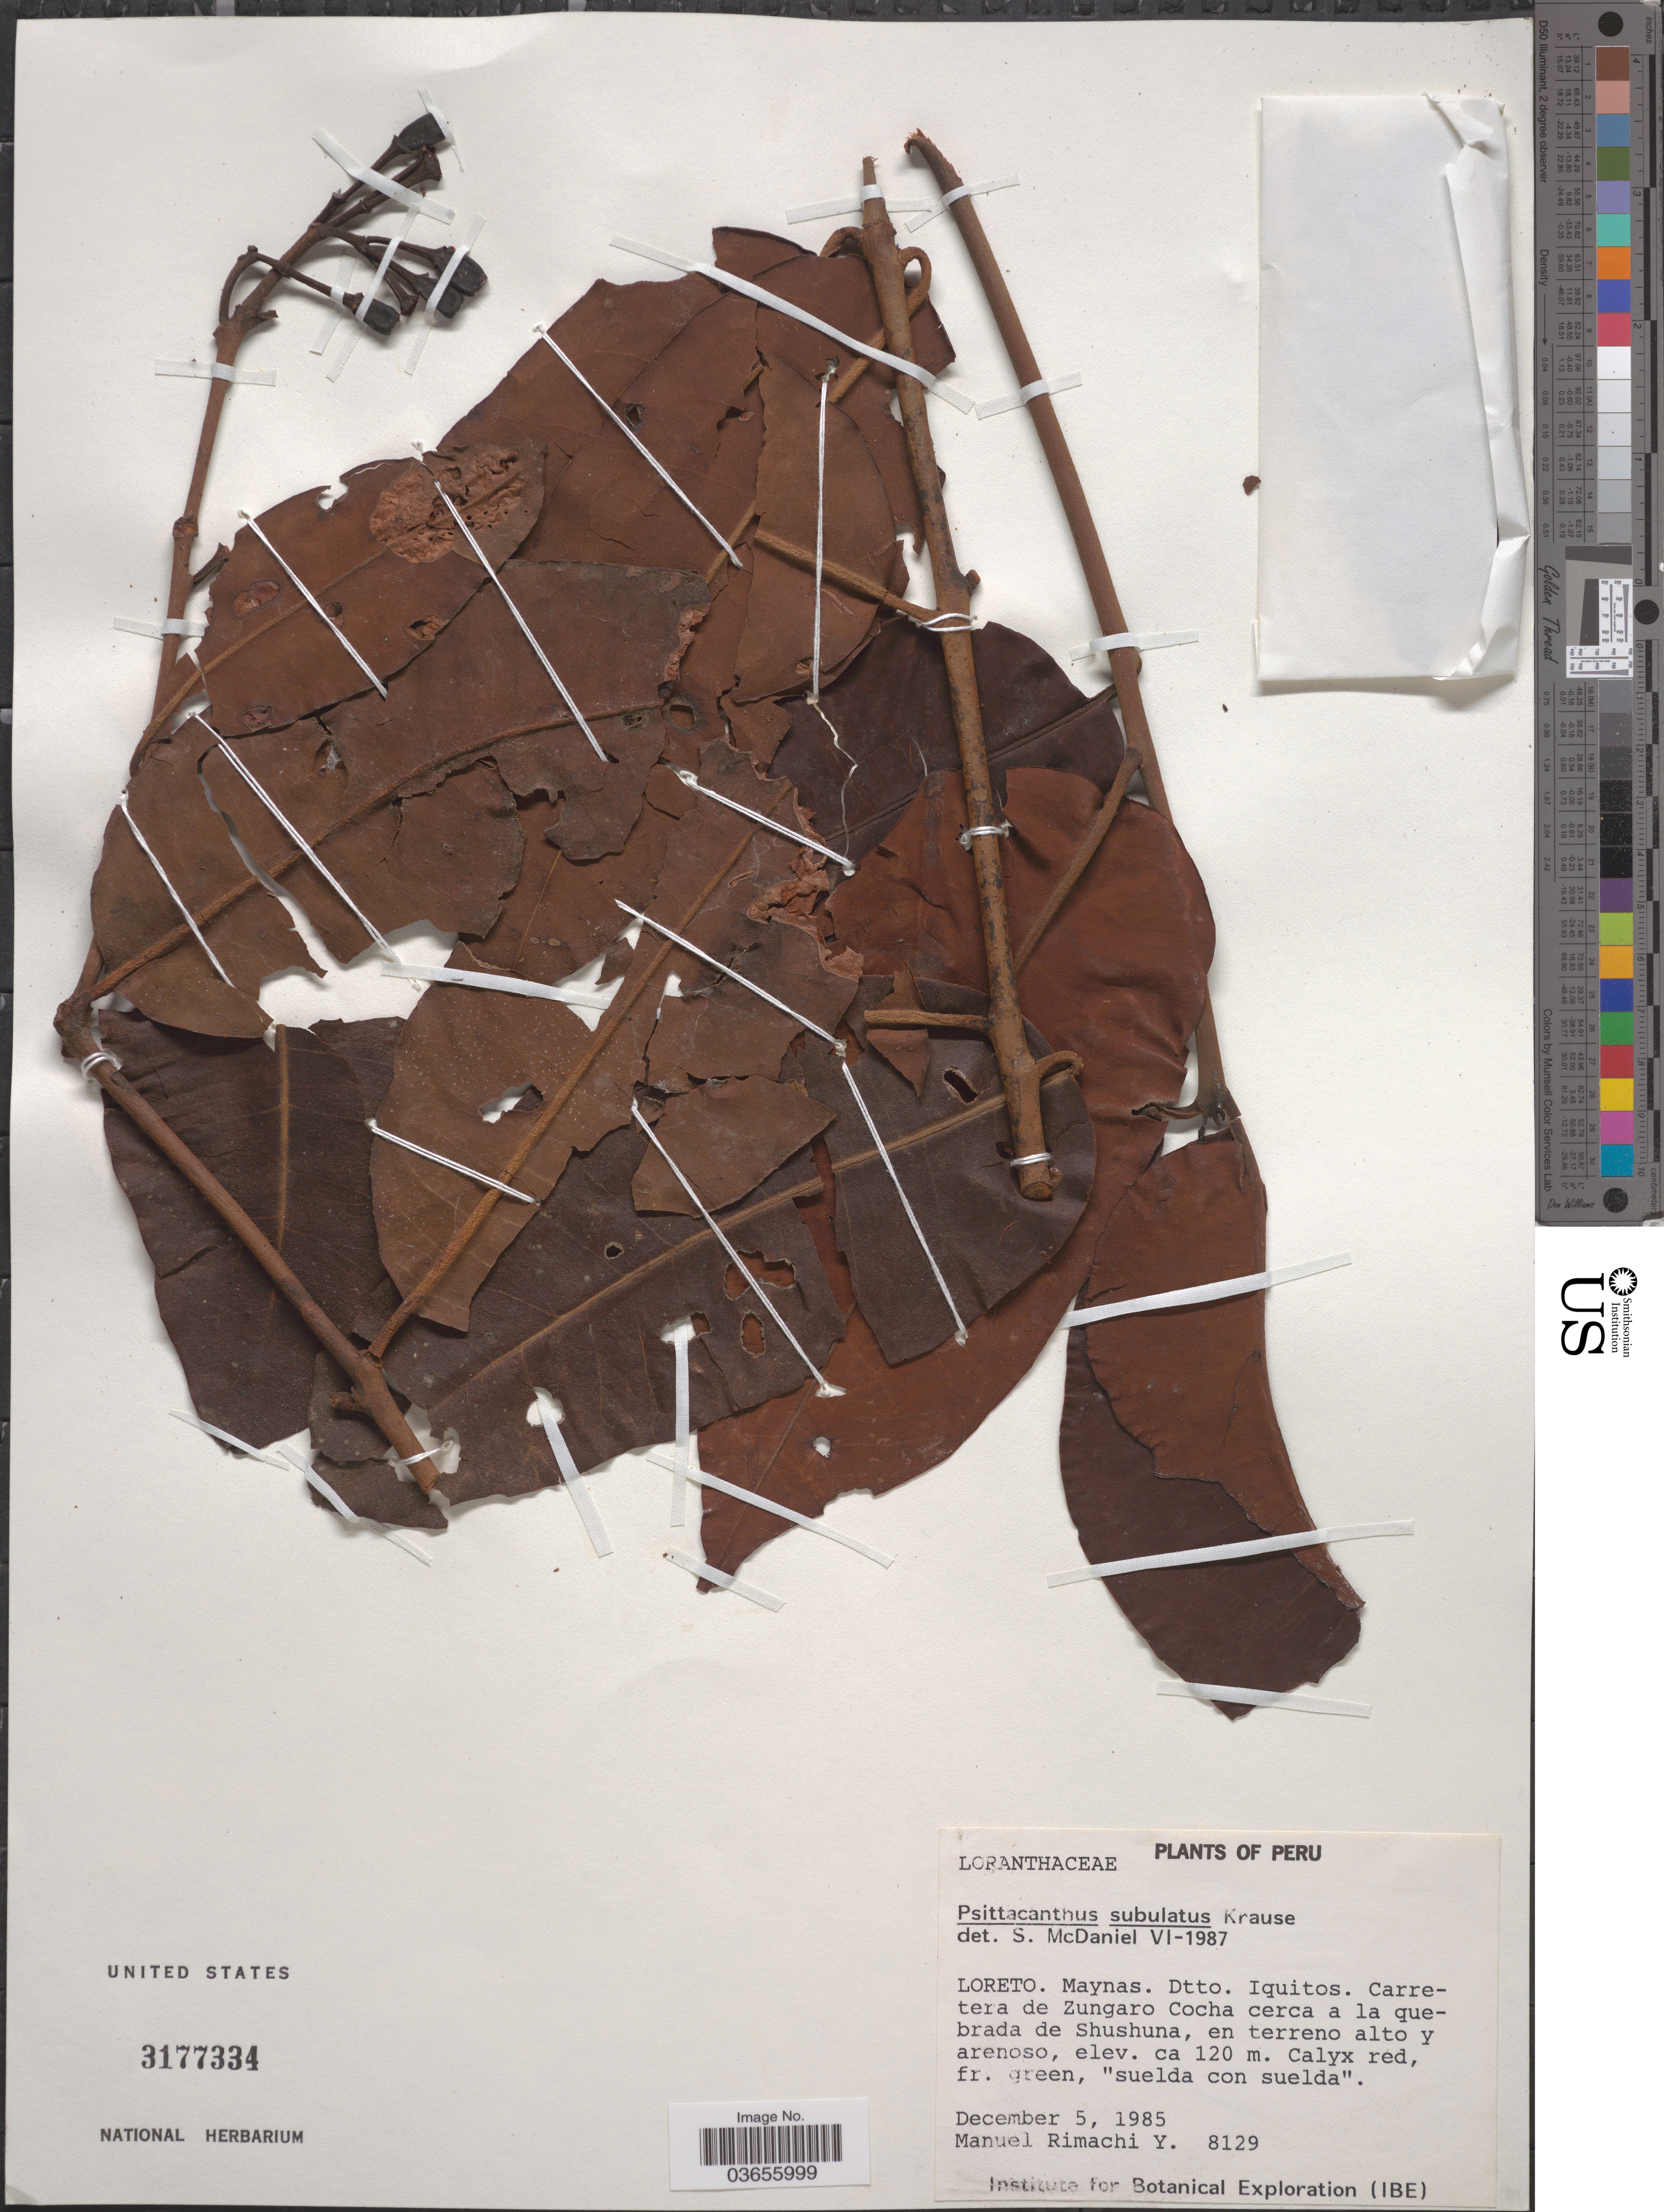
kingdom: Plantae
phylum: Tracheophyta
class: Magnoliopsida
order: Santalales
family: Loranthaceae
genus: Psittacanthus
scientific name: Psittacanthus sp.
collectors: M. Rimachi Y.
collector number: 8129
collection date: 1985-12-05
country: Peru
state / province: Loreto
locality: Maynas. Dtto. Iquitos. Carretera de Zungaro Cocha cerca a la quebrada de Shushuna, en terreno alto y arenoso.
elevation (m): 120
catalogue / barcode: US 3177334